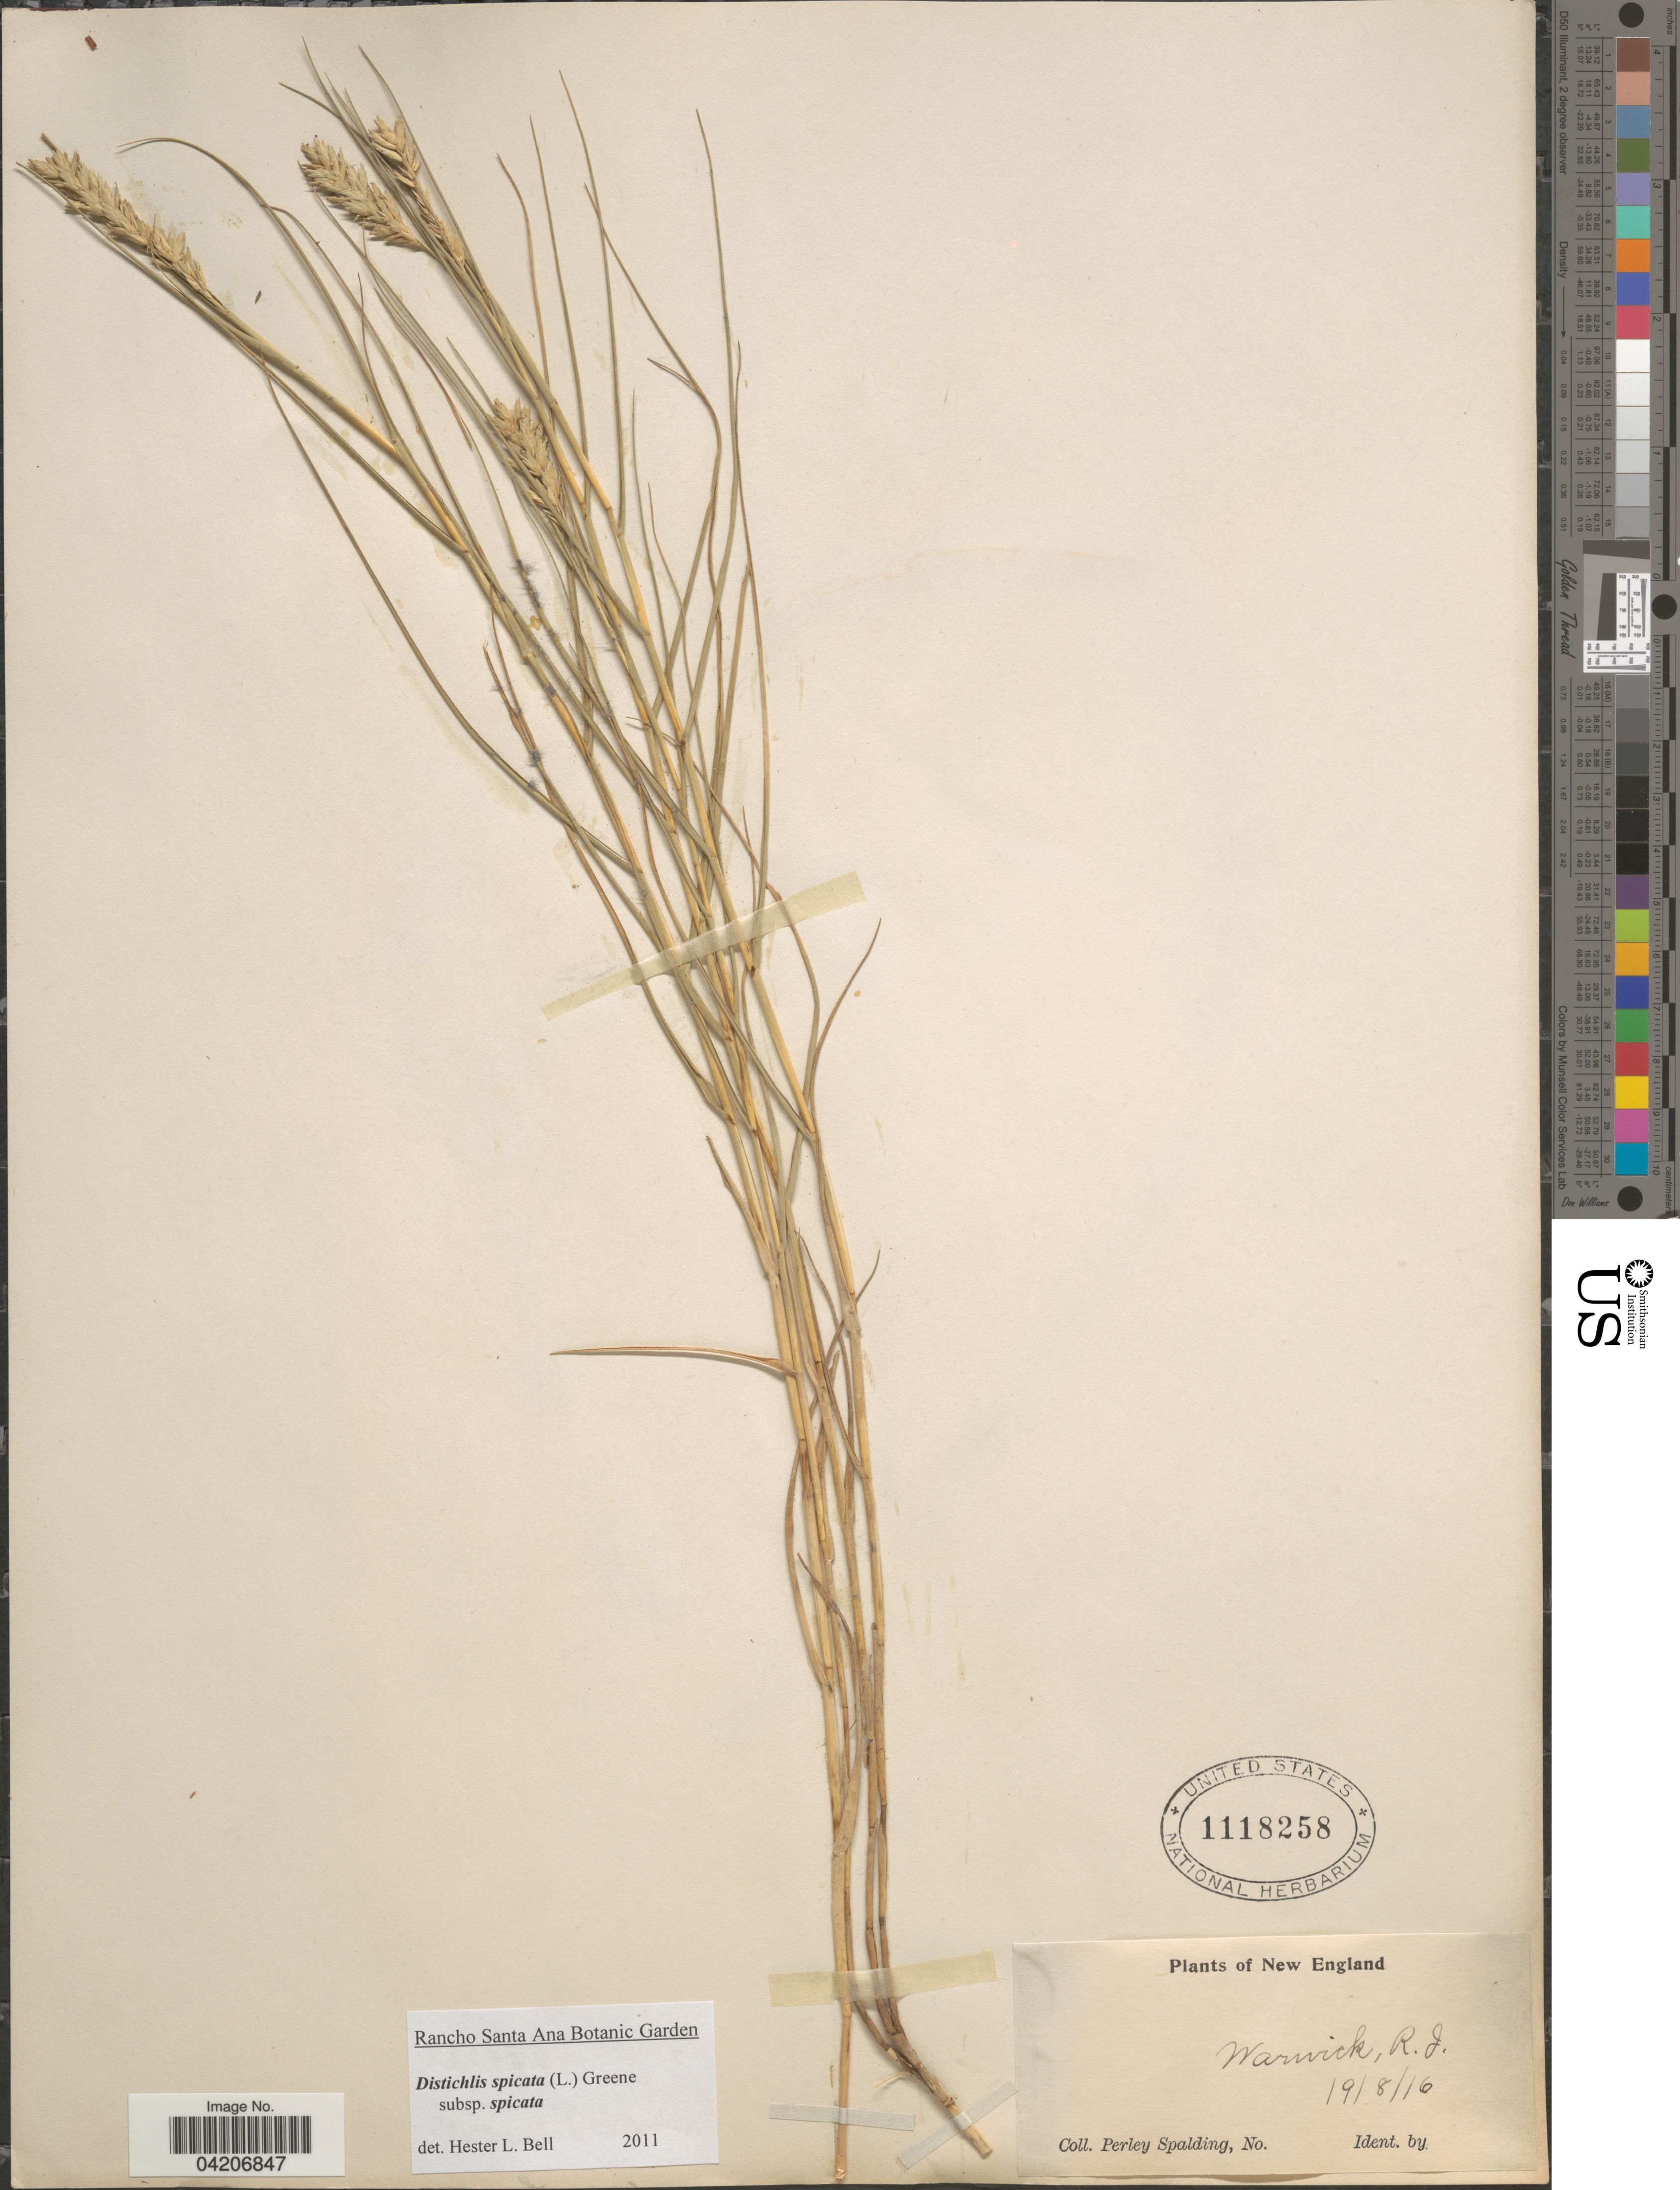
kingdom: Plantae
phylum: Tracheophyta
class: Liliopsida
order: Poales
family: Poaceae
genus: Distichlis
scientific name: Distichlis spicata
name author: (L.) Greene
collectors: P. Spalding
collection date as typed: Transcribed d/m/y: 19/8/16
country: United States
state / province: Rhode Island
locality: New England. Warwick.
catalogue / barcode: US 1118258